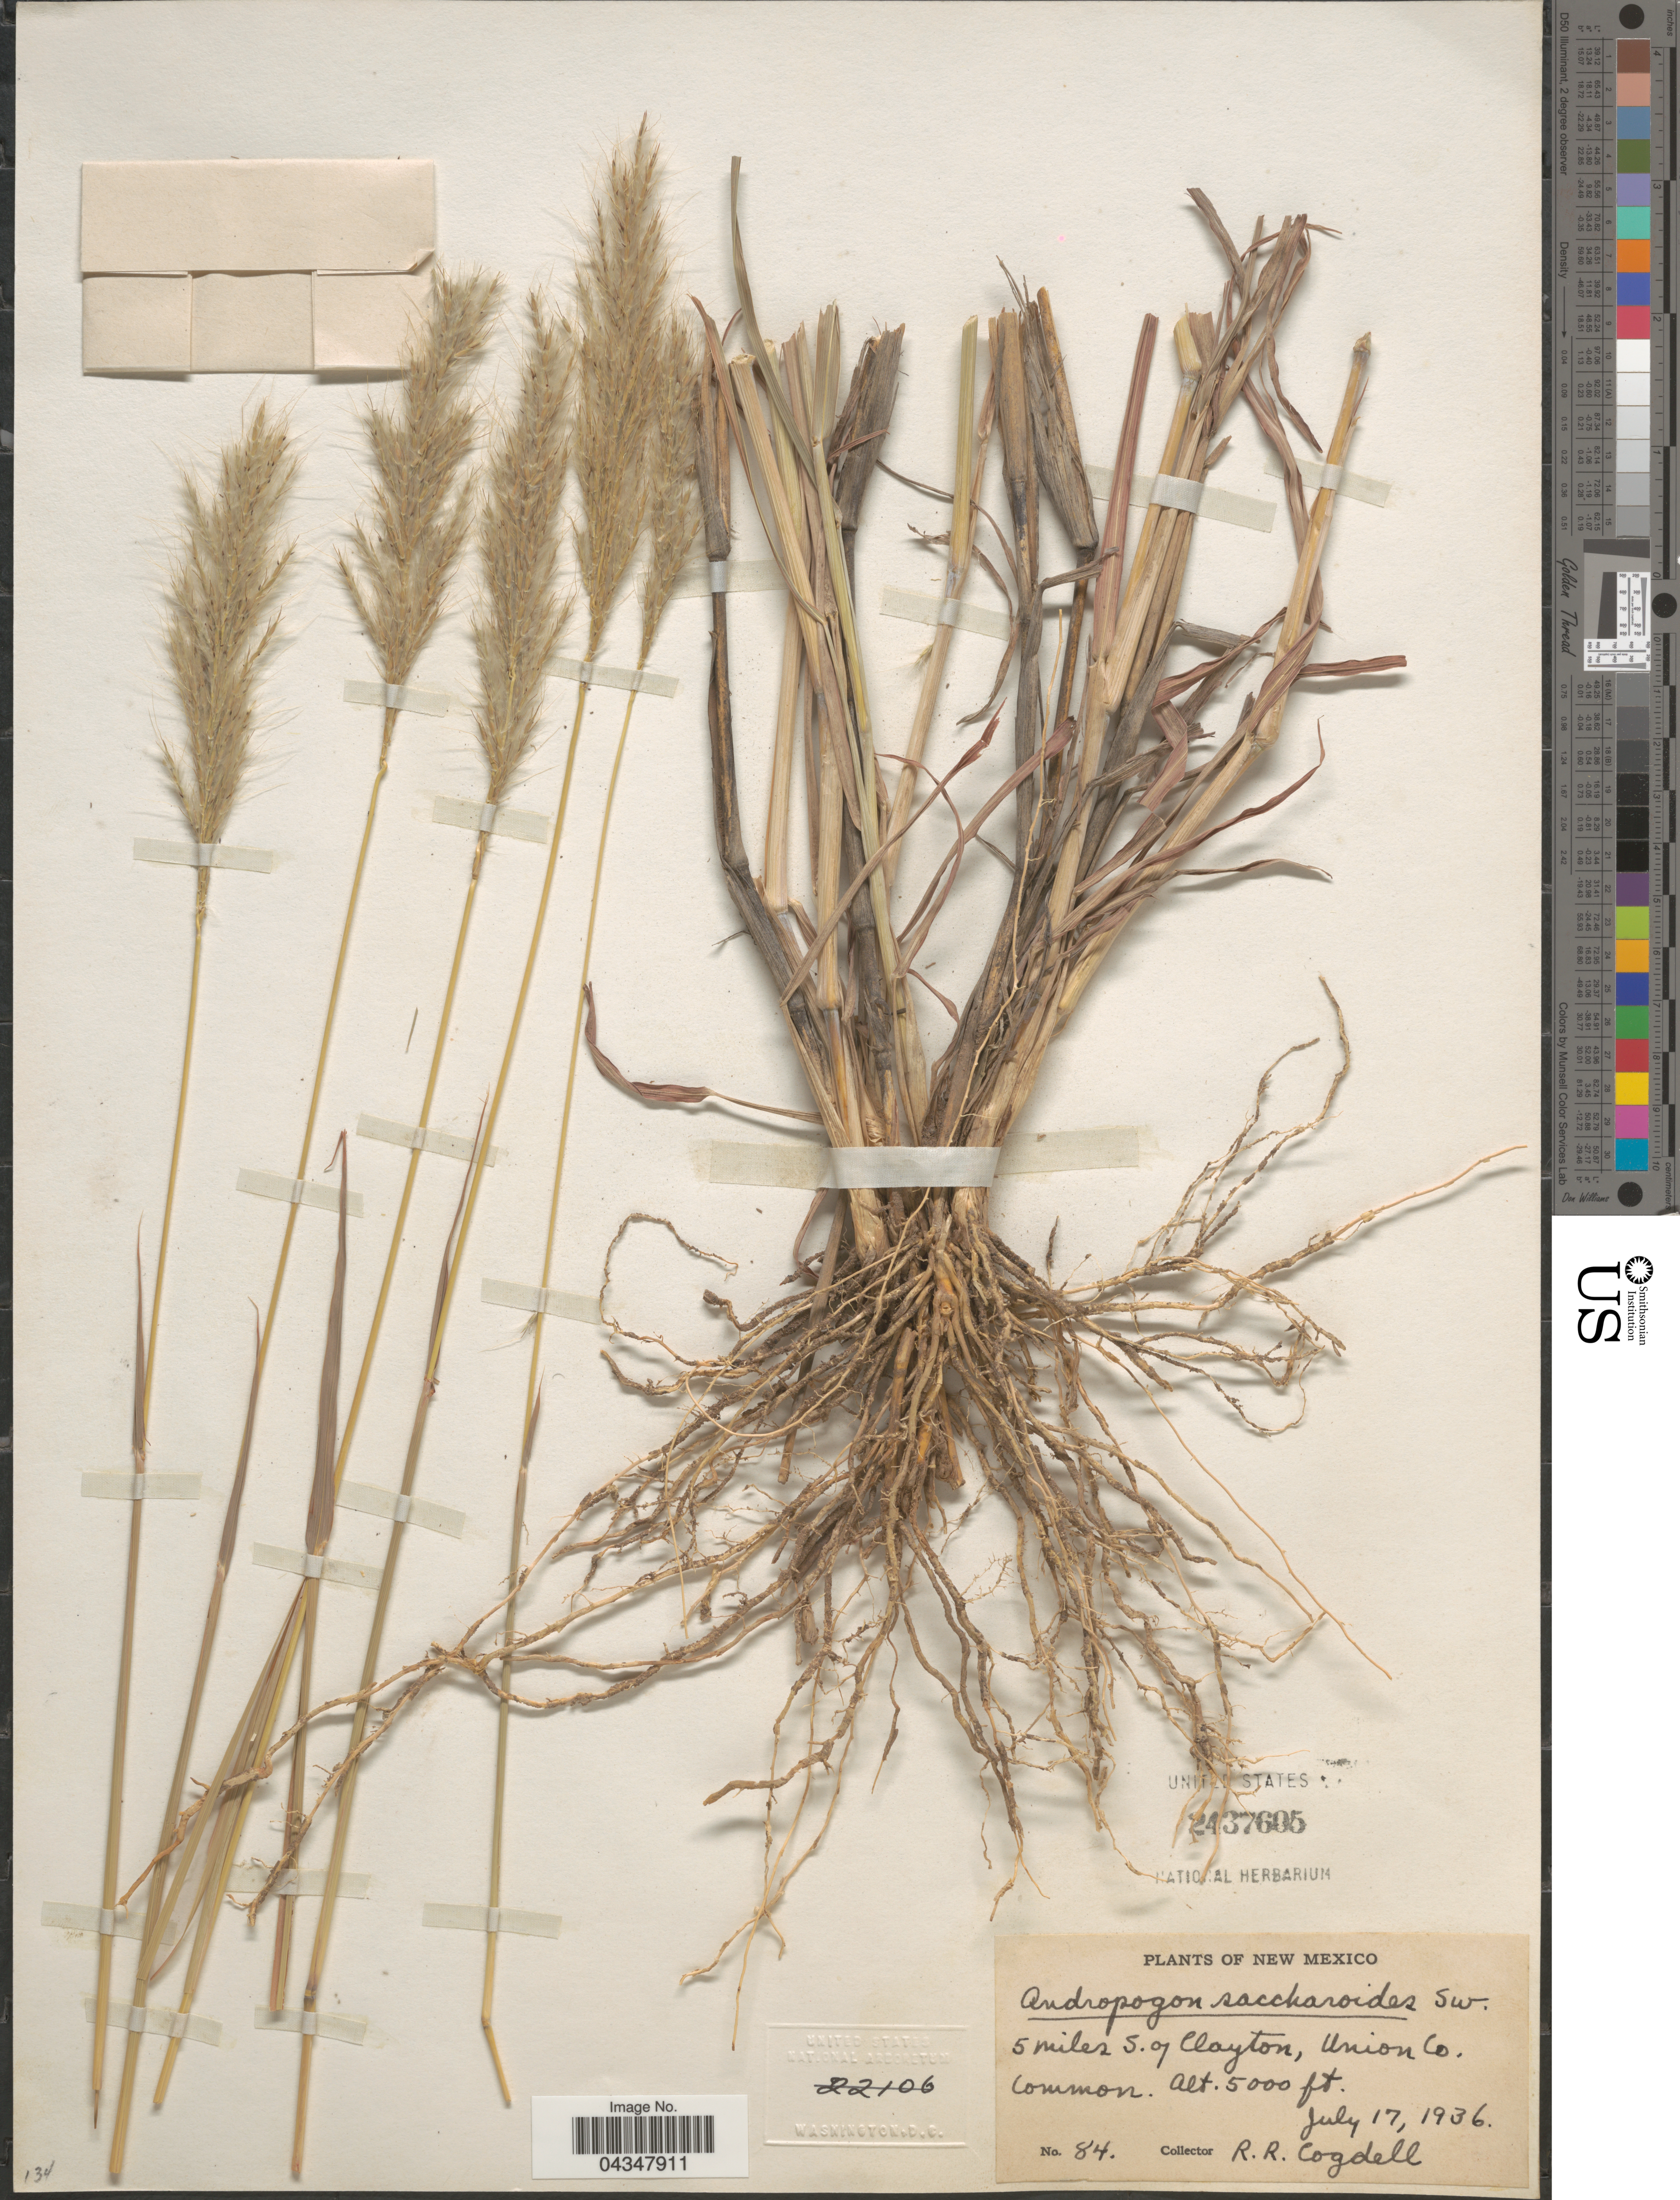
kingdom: Plantae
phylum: Tracheophyta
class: Liliopsida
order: Poales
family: Poaceae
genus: Bothriochloa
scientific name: Bothriochloa saccharoides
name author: (Sw.) Rydb.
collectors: R. Cogdell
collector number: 84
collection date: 1936-07-17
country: United States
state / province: New Mexico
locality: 5 miles S. of Clayton, Union Co.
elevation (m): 1524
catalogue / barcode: US 2437605